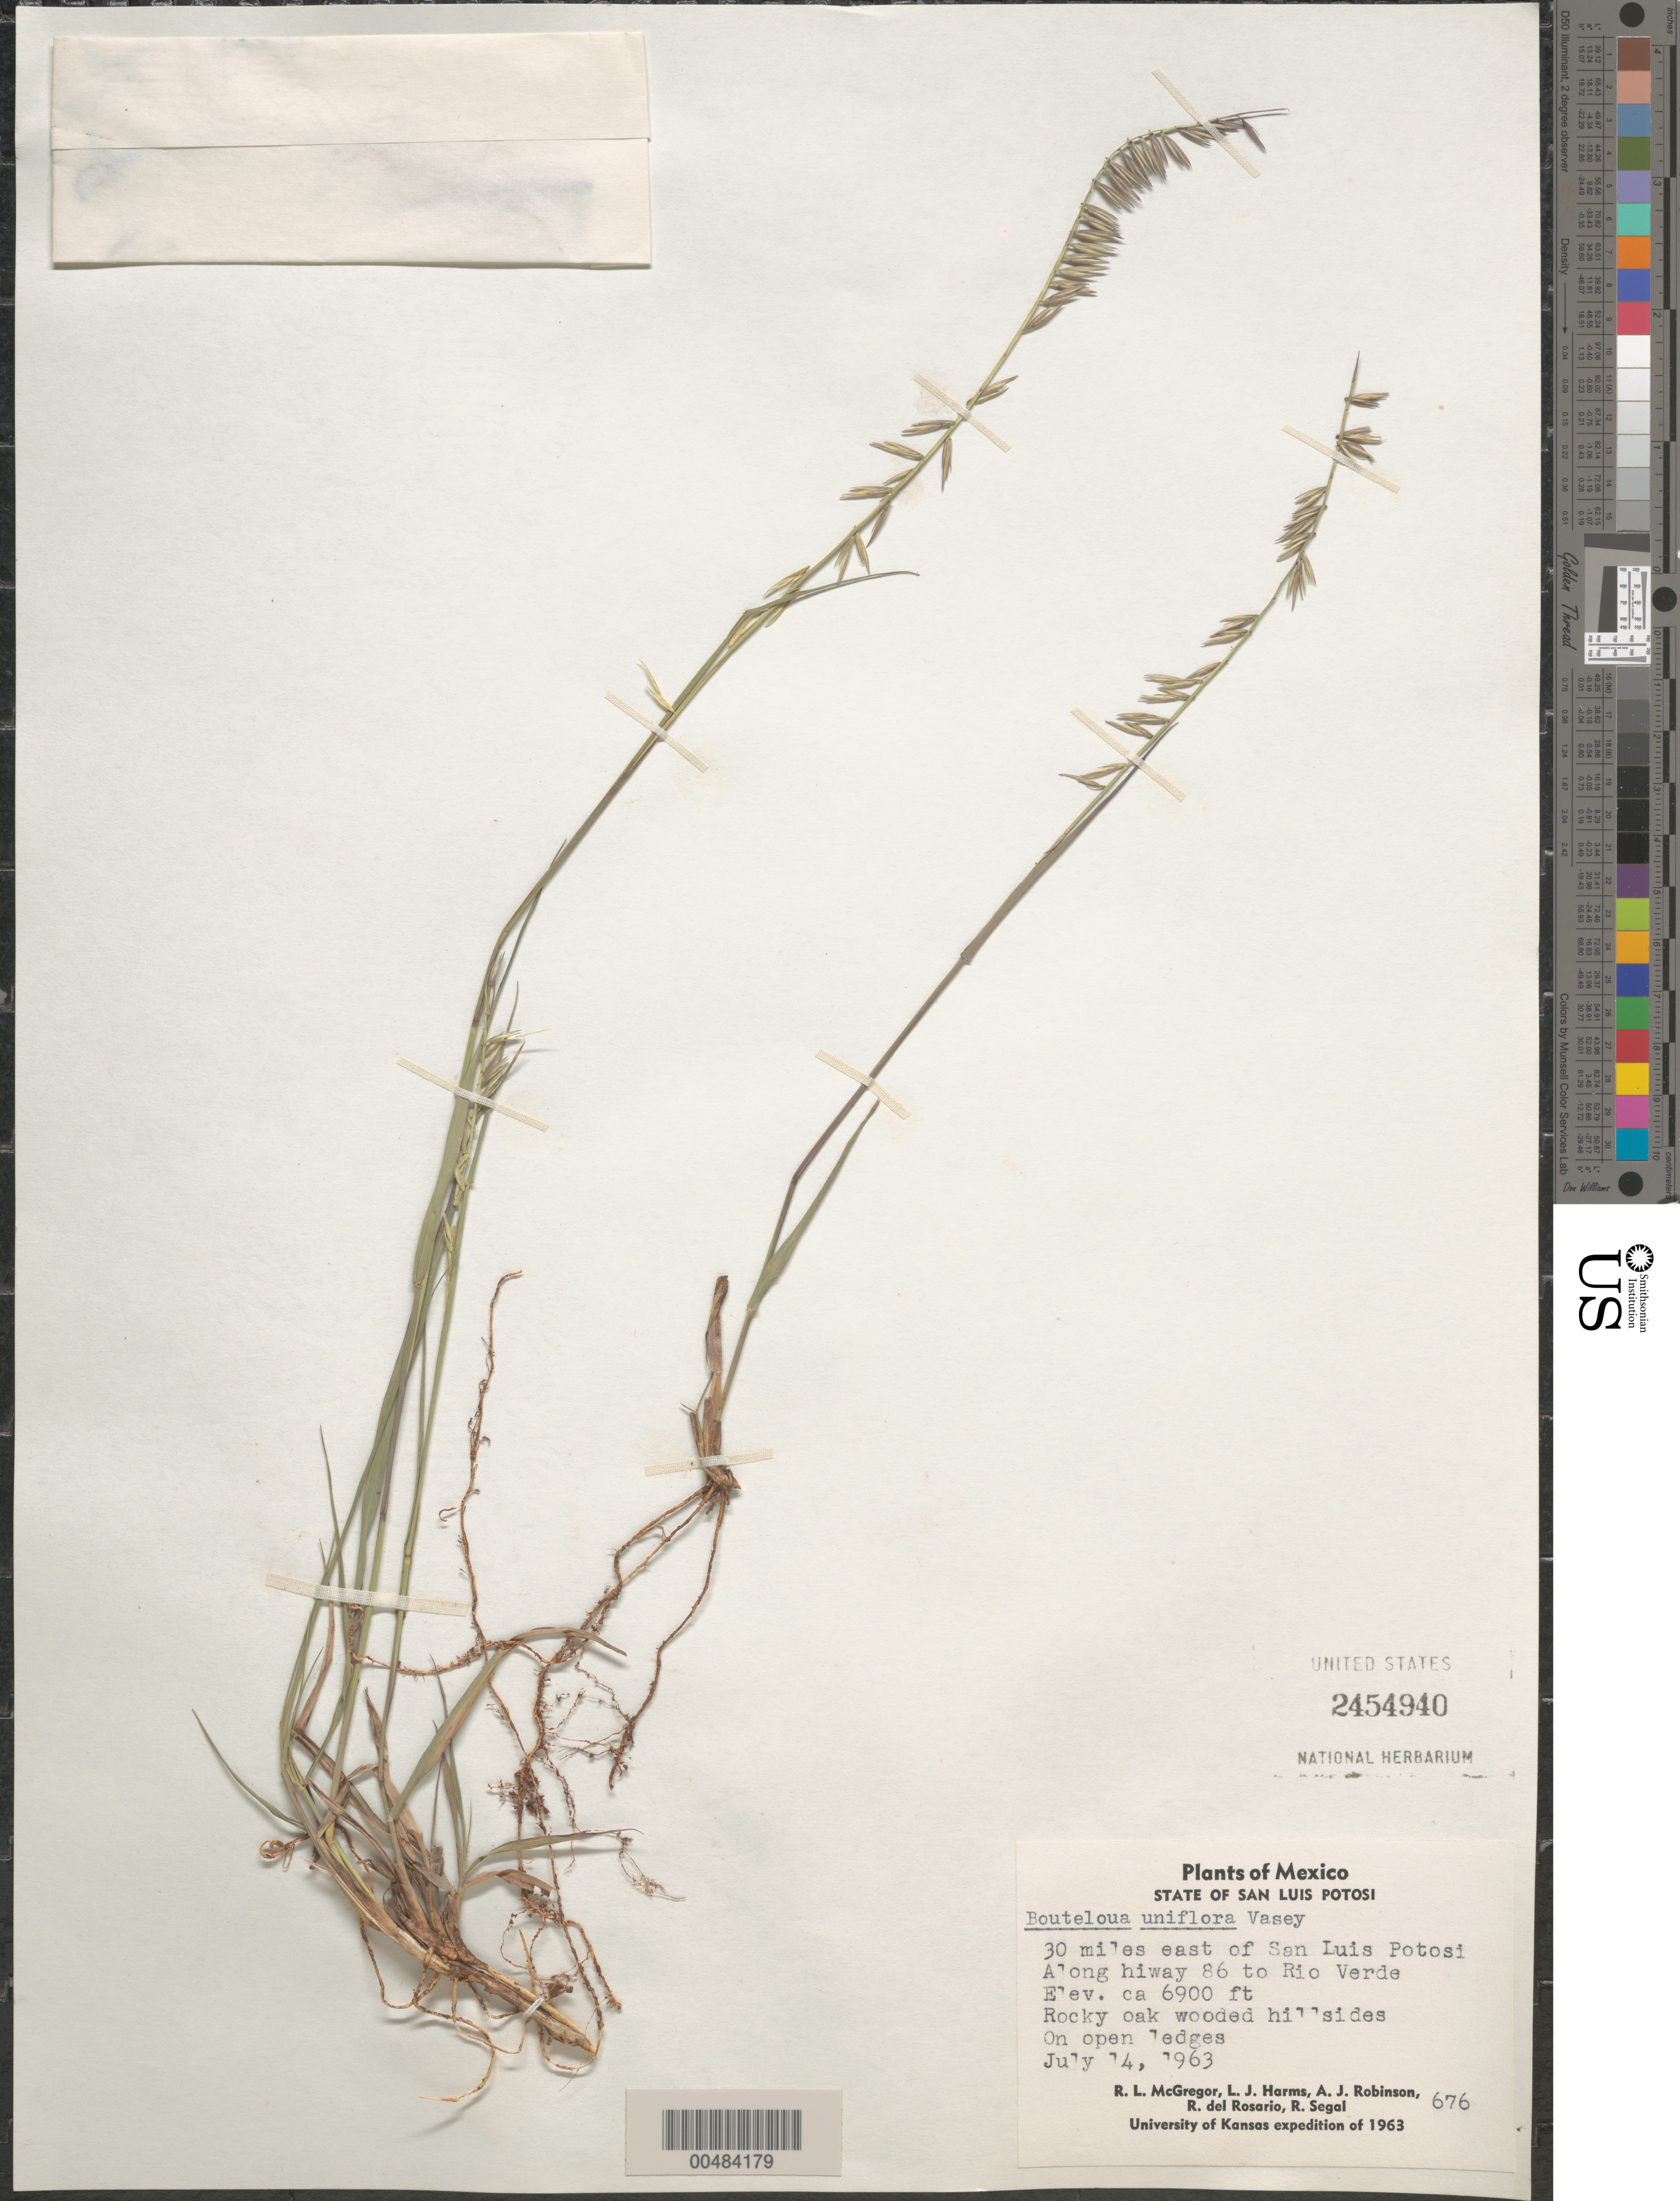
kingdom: Plantae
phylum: Tracheophyta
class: Liliopsida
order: Poales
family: Poaceae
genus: Bouteloua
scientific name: Bouteloua uniflora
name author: Vasey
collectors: R. McGregor, L. Harms & A. J. Robinson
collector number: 676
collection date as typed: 14 Jul 1963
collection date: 1963-07-14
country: Mexico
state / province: San Luis Potosi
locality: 30 mi E of San Luis Potosi, along hwy 86 to Rio Verde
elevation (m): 2103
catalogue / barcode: US 2454940